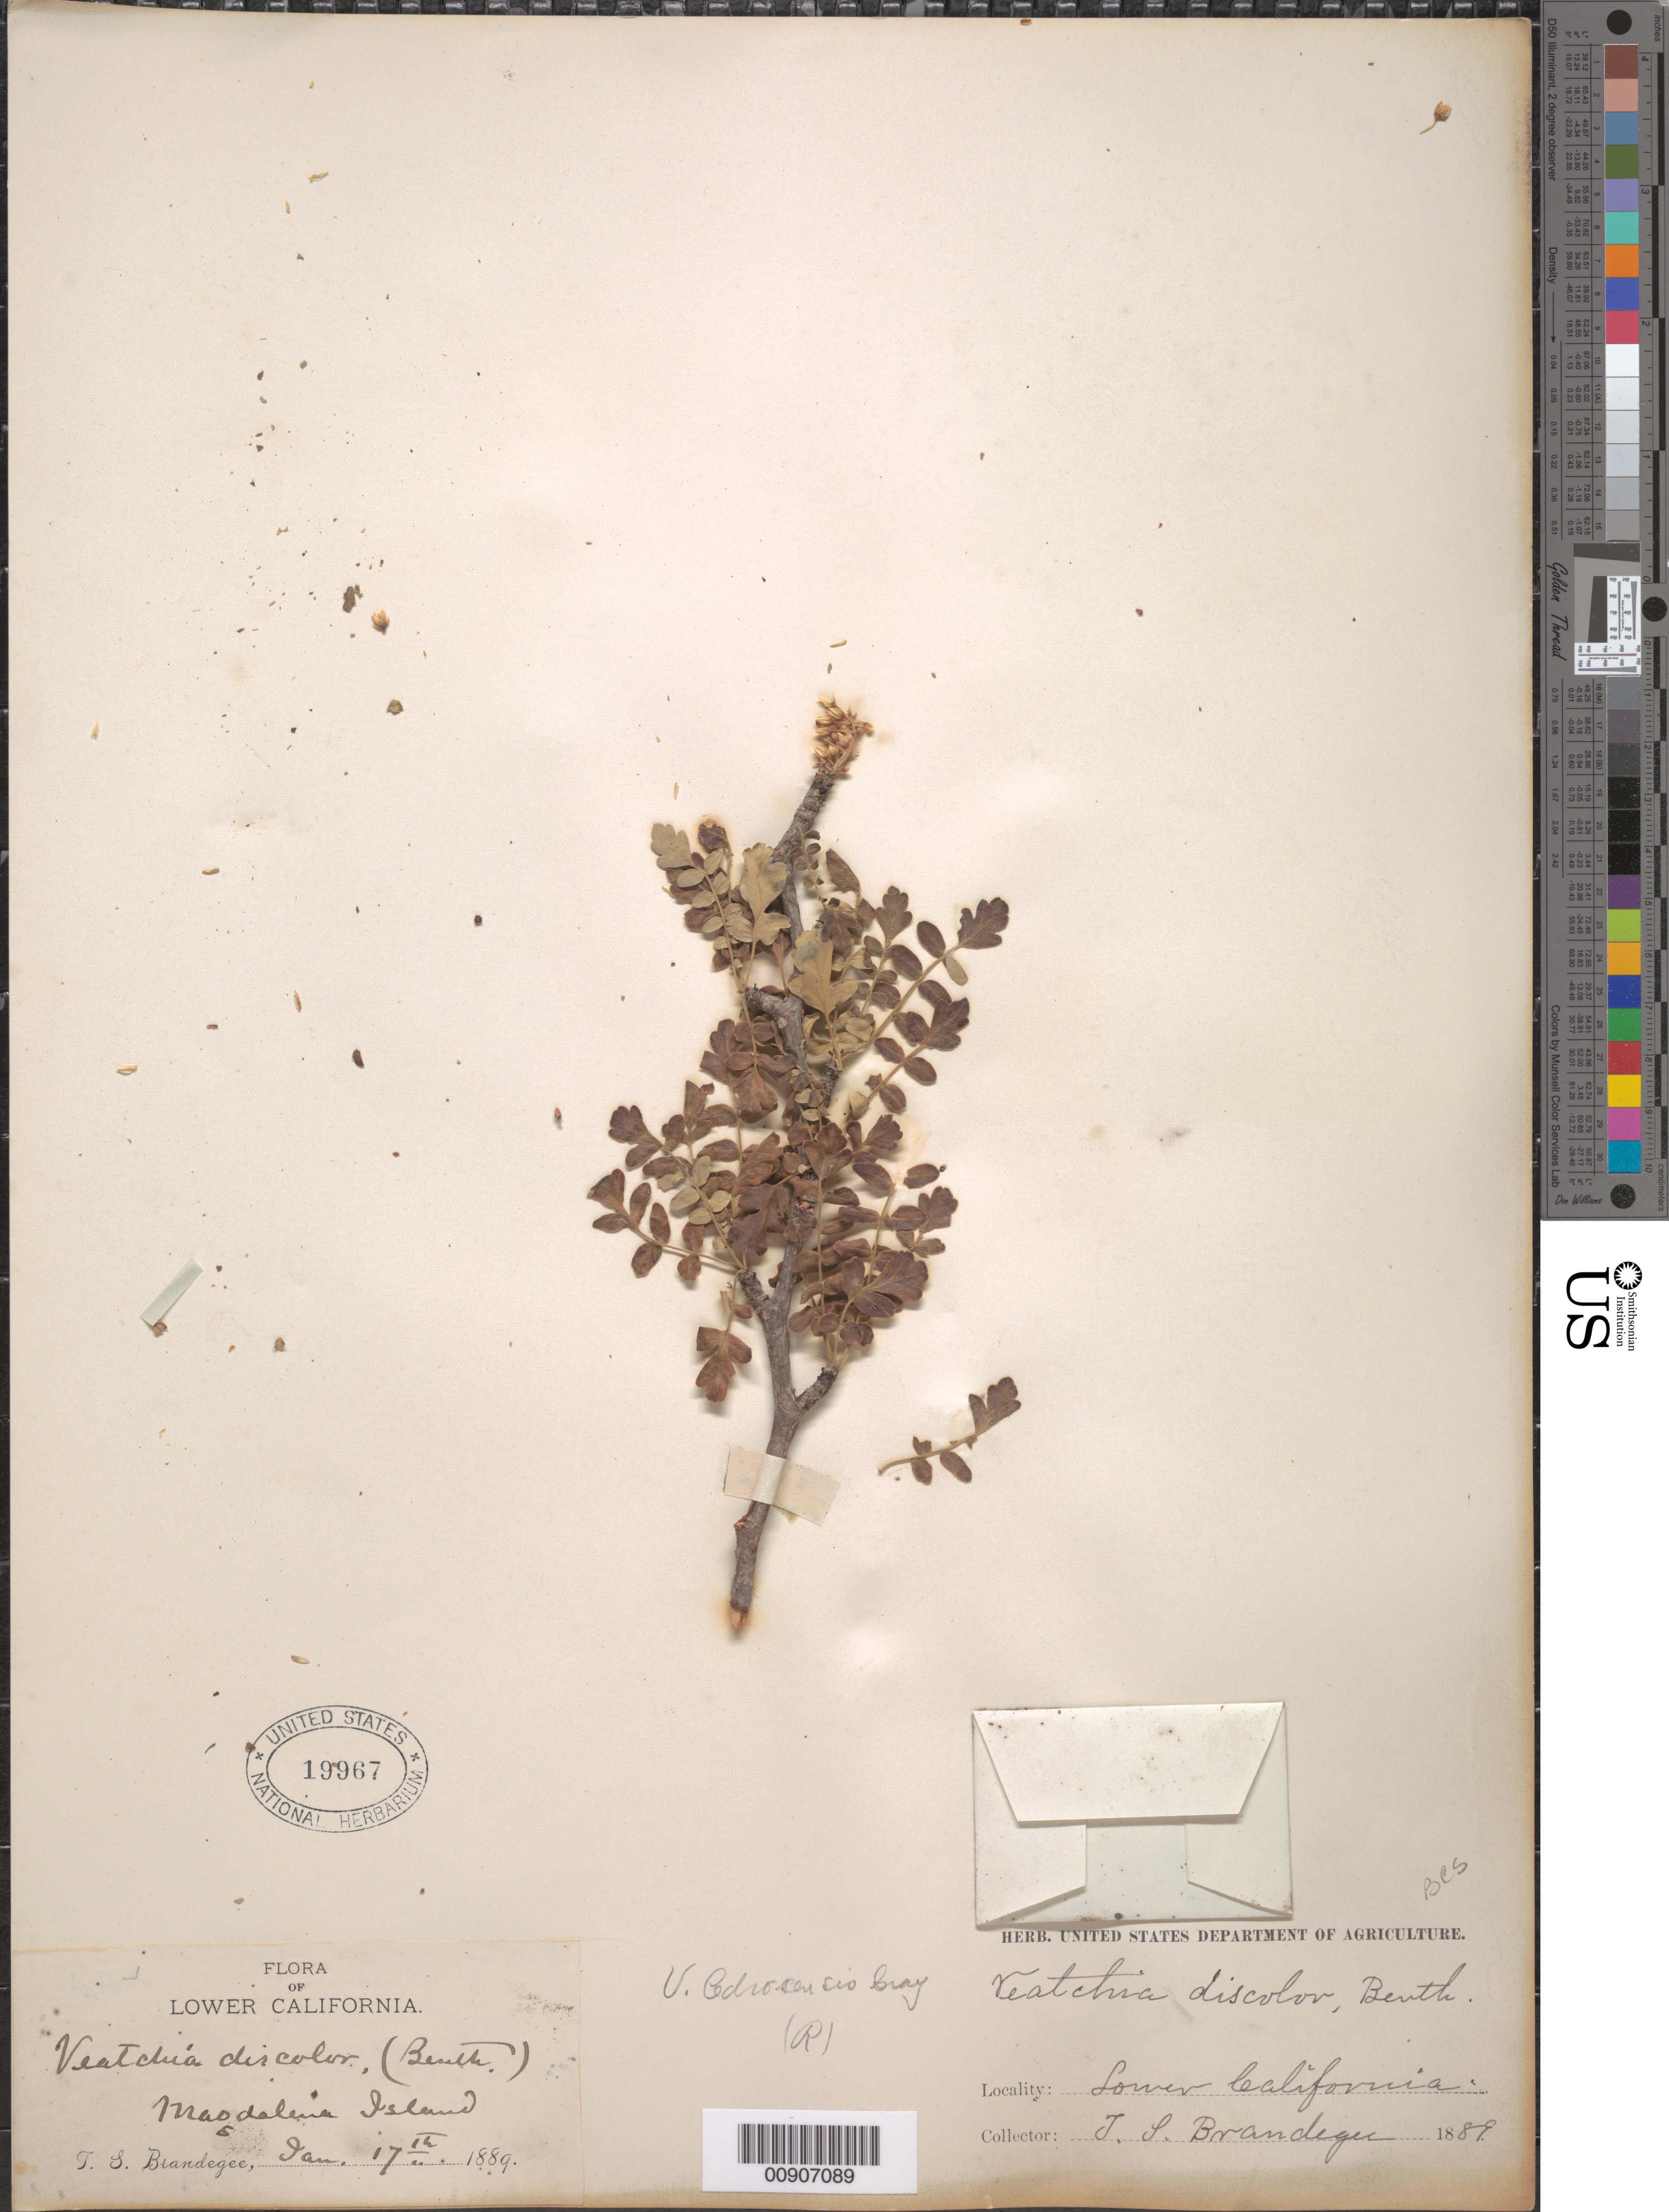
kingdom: Plantae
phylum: Tracheophyta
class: Magnoliopsida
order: Sapindales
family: Anacardiaceae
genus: Pachycormus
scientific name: Pachycormus discolor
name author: (Benth.) Coville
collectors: T. S. Brandegee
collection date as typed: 17 Jan 1889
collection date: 1889-01-17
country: Mexico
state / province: Baja California Sur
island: Magdalena I.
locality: Magdalena Island.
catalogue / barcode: US 19967